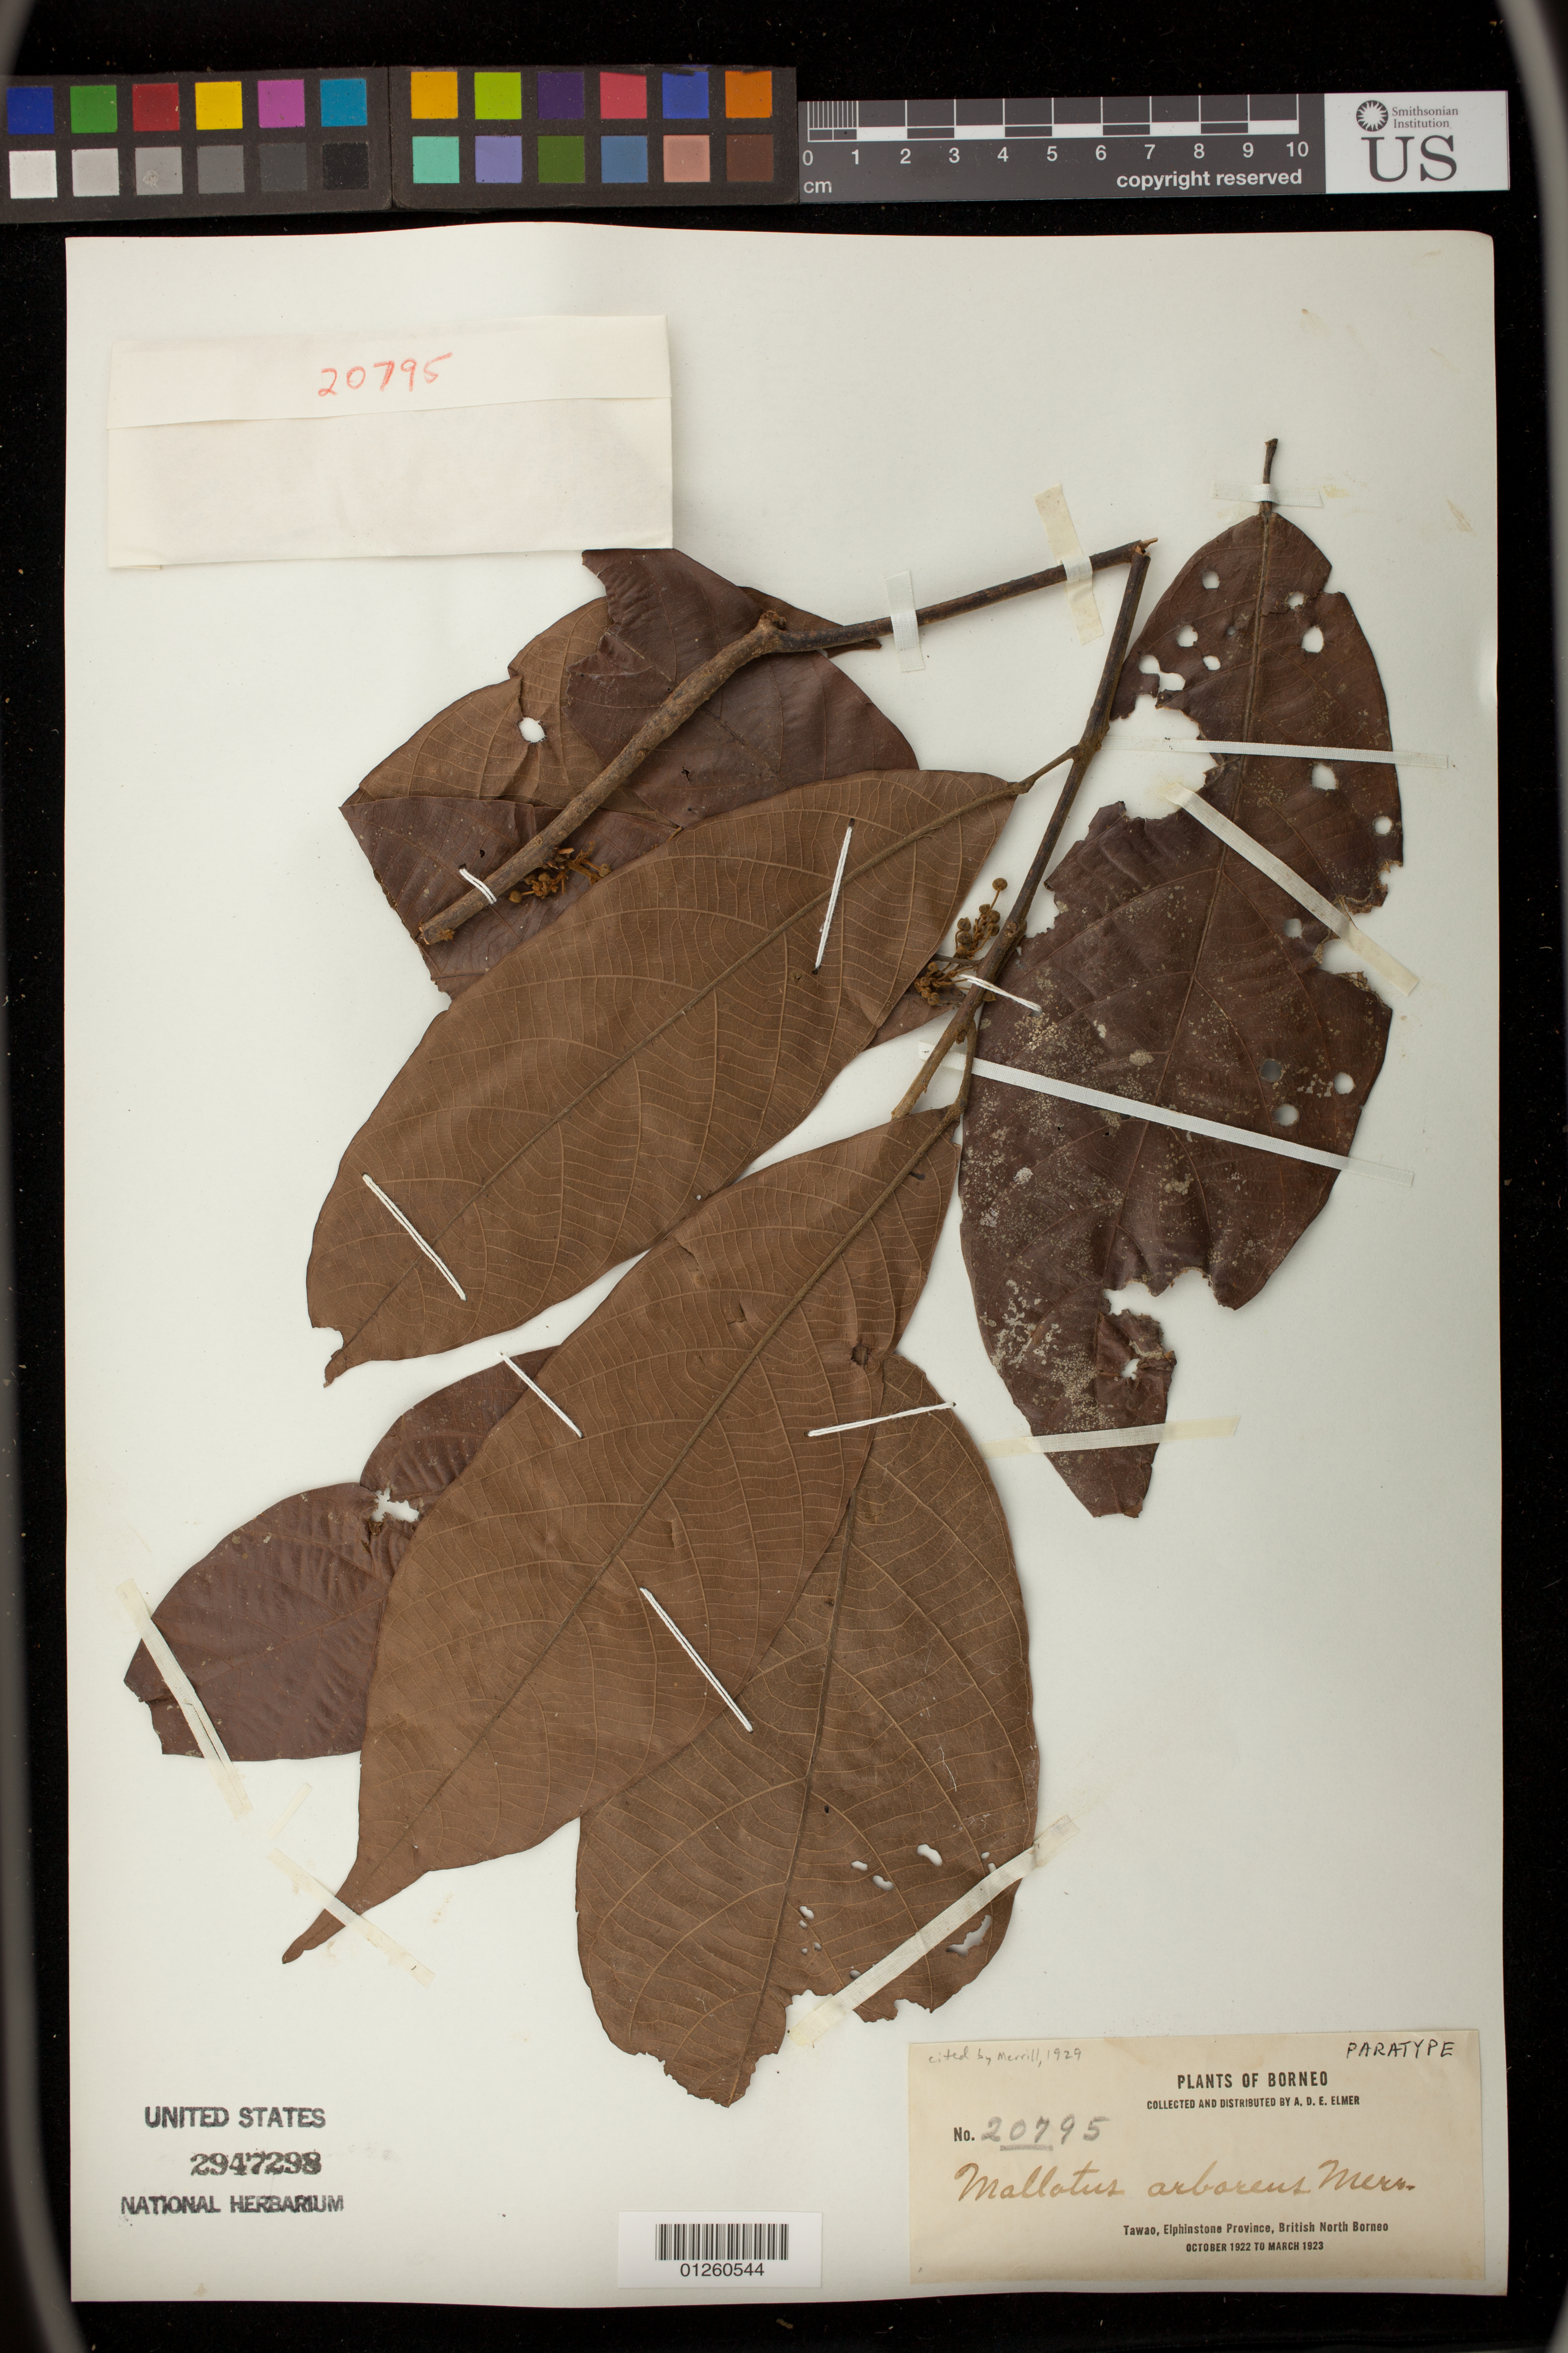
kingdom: Plantae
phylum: Tracheophyta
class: Magnoliopsida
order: Malpighiales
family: Euphorbiaceae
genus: Mallotus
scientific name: Mallotus arboreus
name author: Merr.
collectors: A. D. E. Elmer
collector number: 20795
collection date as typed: Oct 1922 to -- Mar 1923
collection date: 1922-10/1923-03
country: Malaysia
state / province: Sabah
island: Borneo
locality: Tawao, Elphinstone Province, British North Borneo.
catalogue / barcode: US 2947298